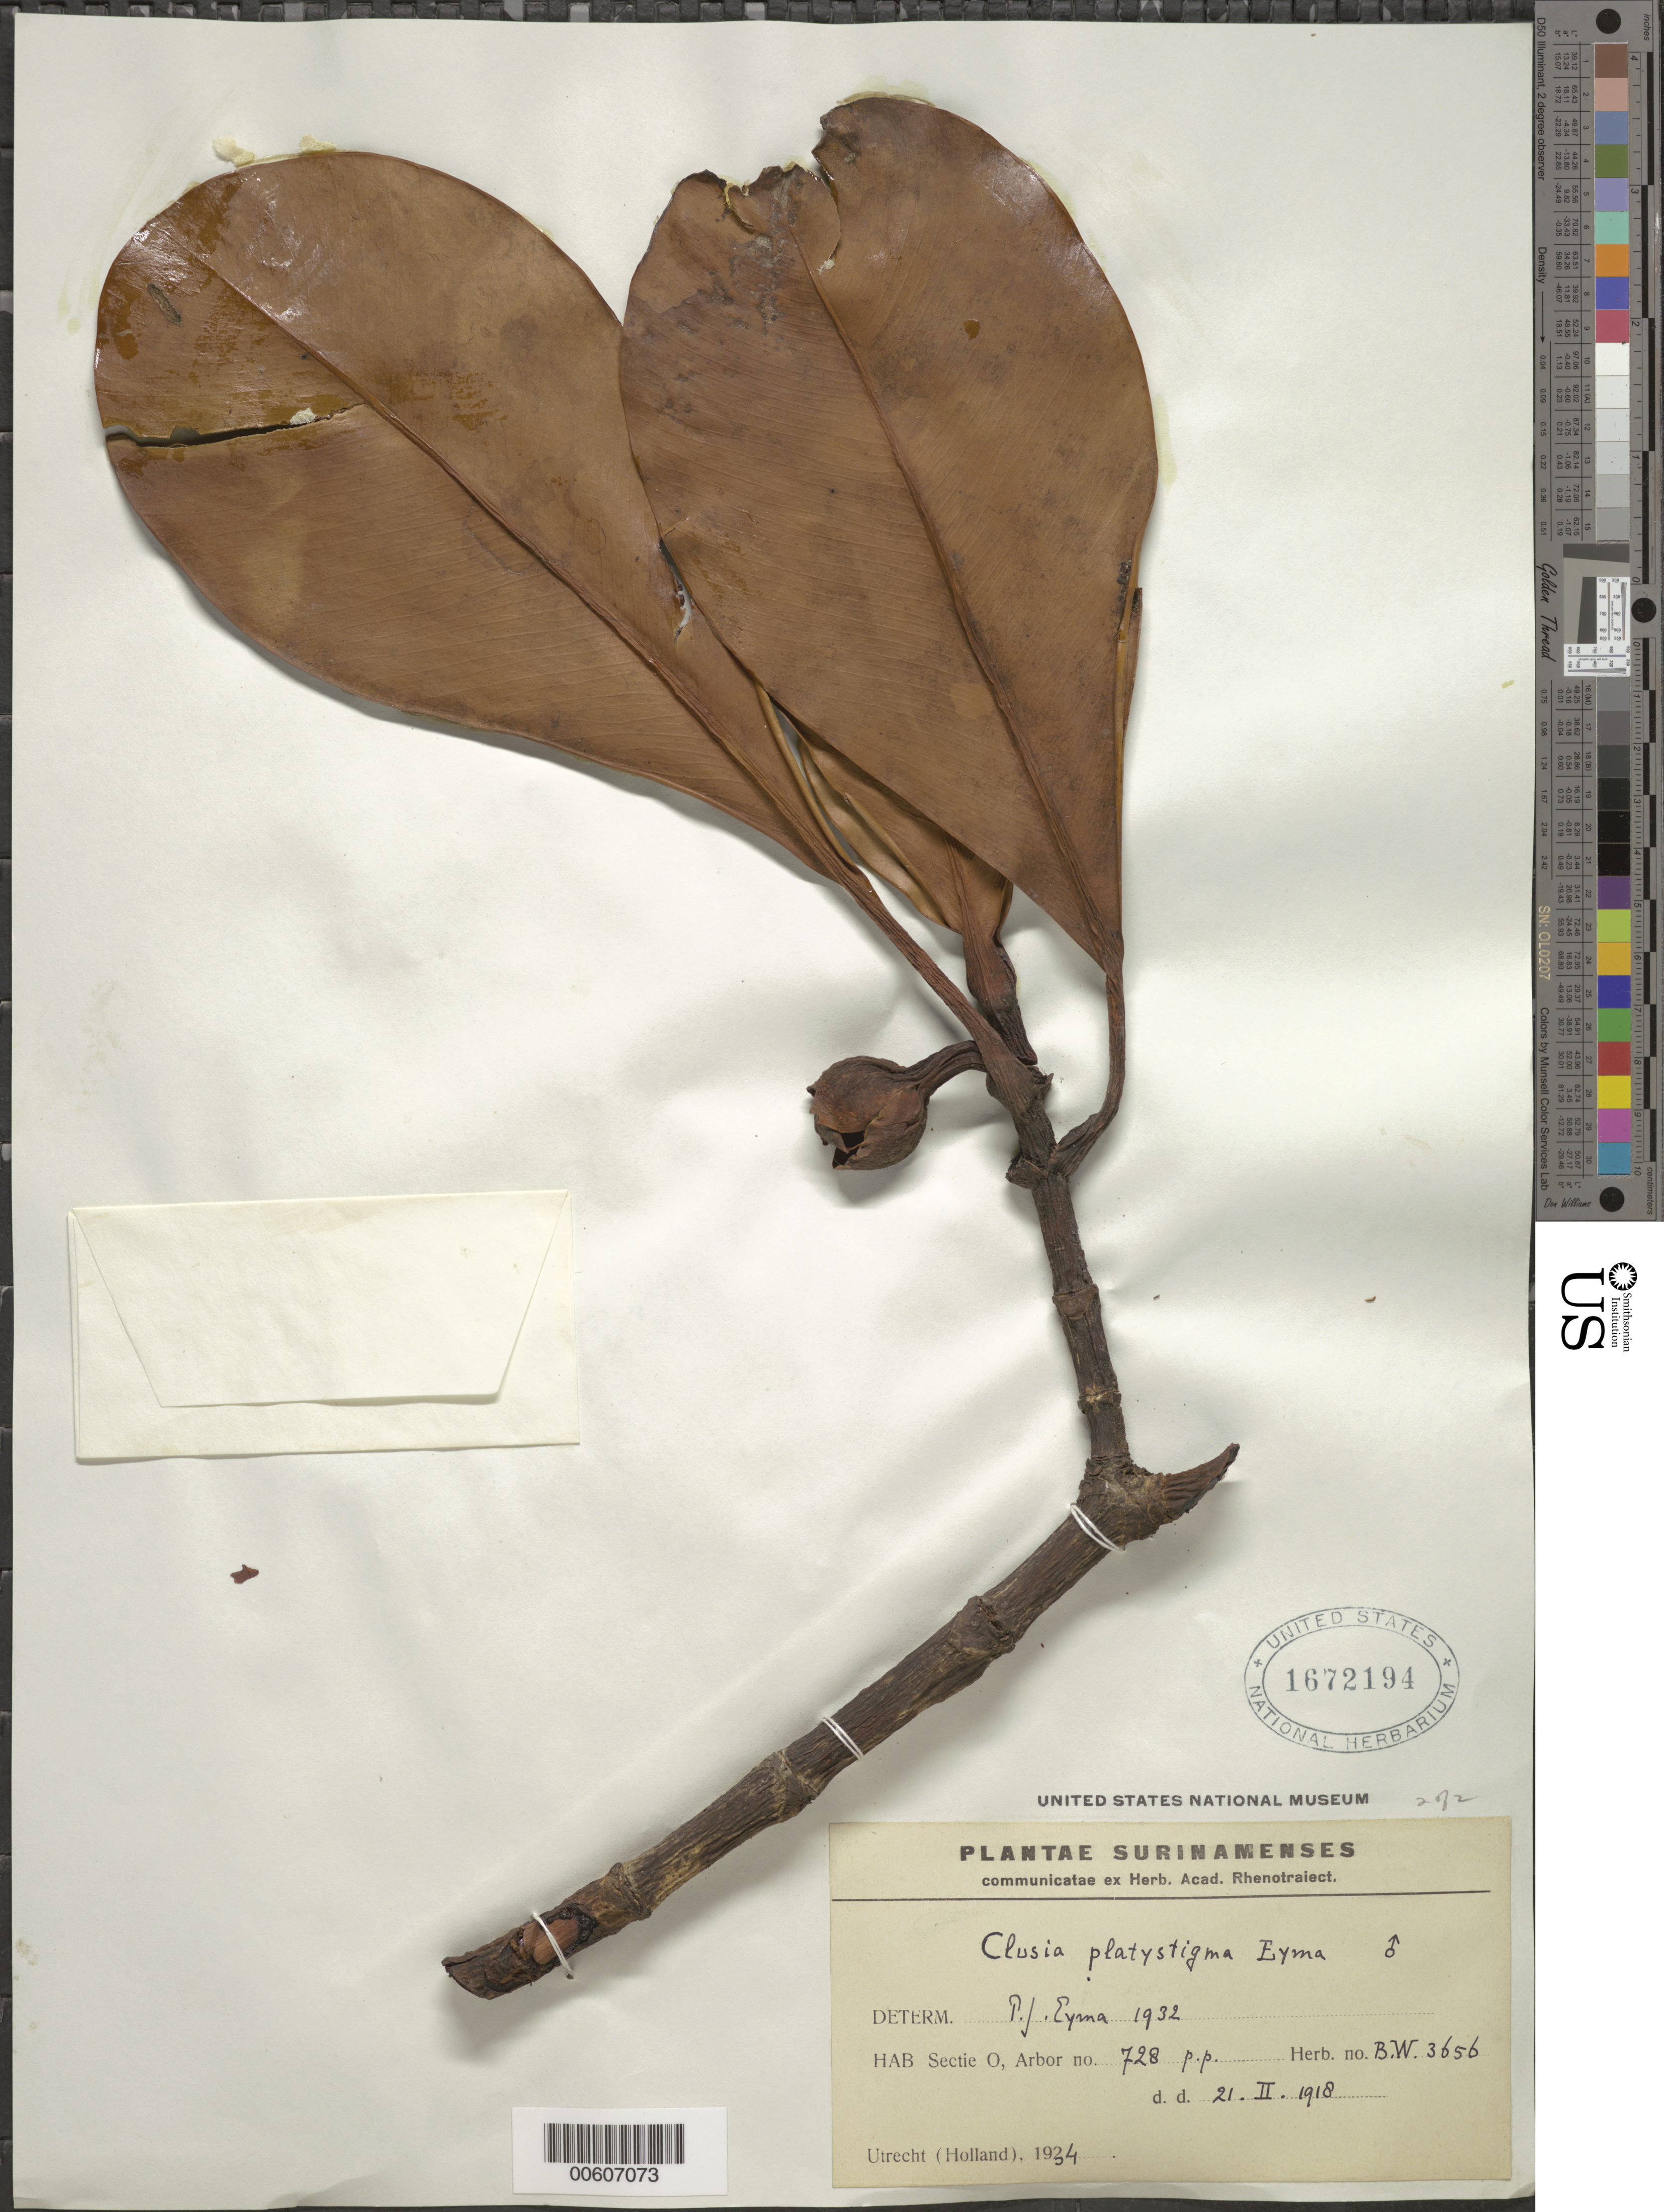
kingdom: Plantae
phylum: Tracheophyta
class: Magnoliopsida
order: Malpighiales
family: Clusiaceae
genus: Clusia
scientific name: Clusia platystigma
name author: Eyma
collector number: BW3656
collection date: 1918-02-21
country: Suriname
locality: Surinamenses.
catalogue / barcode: US 1672194